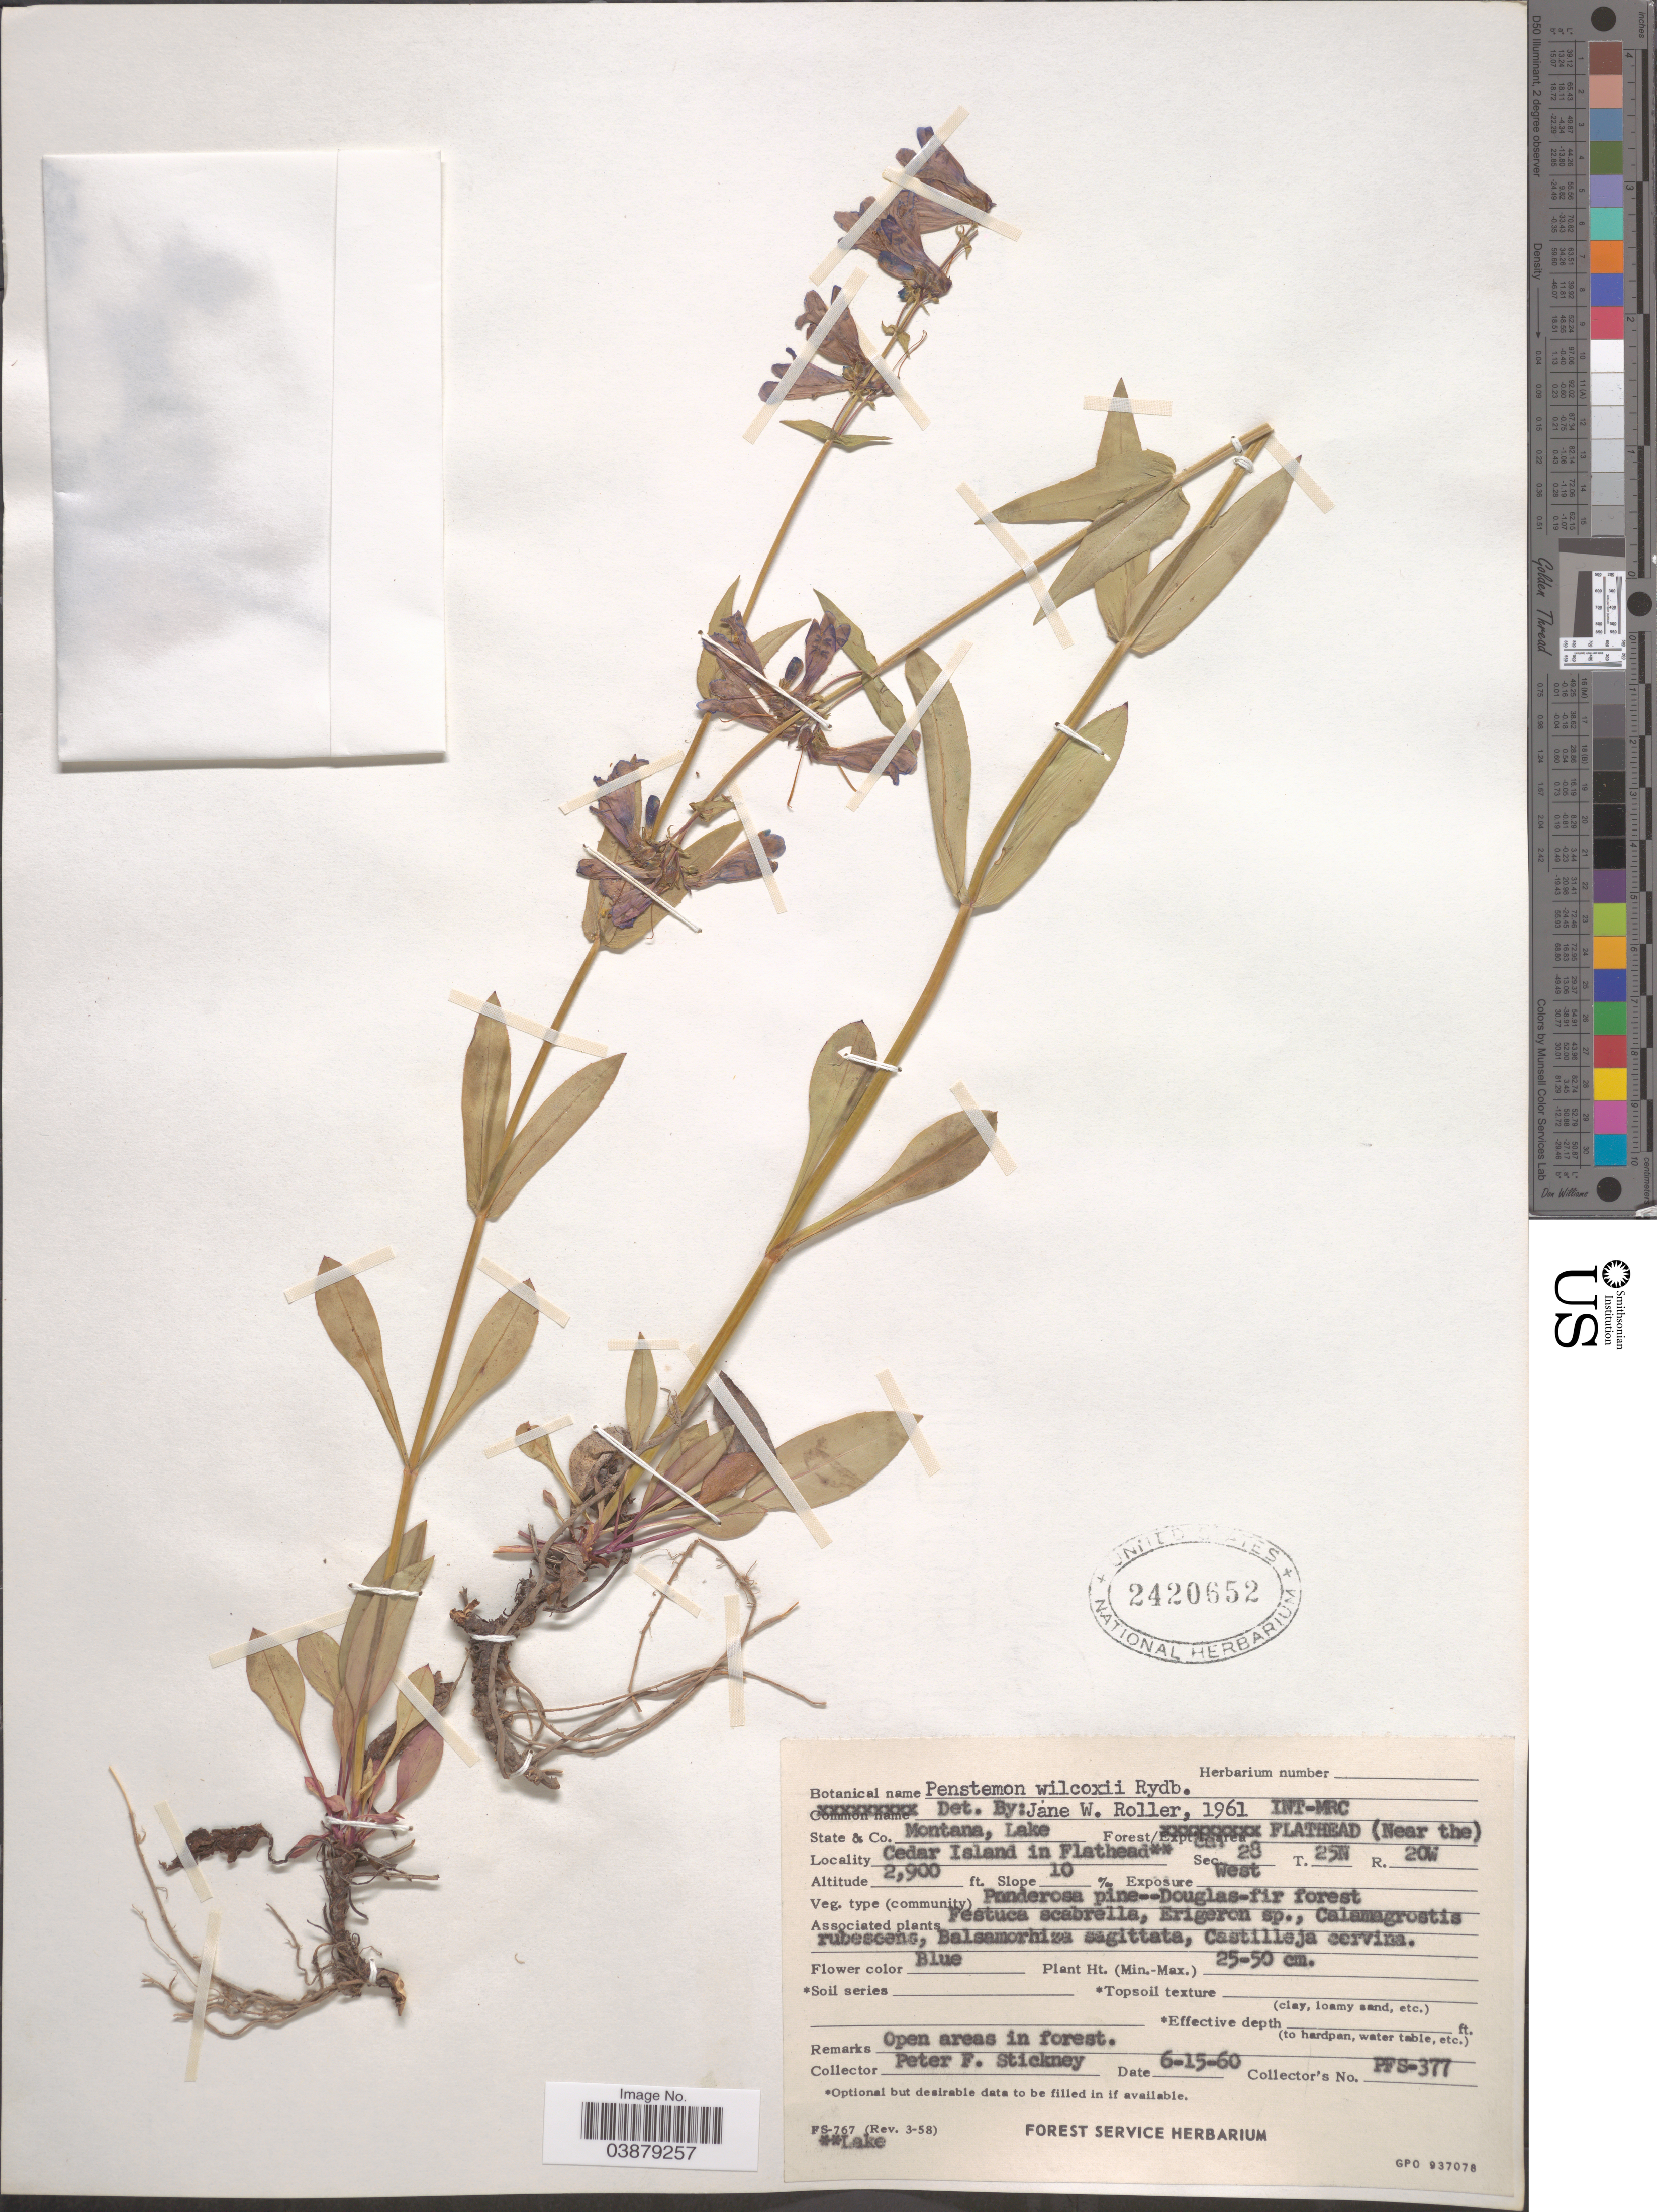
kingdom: Plantae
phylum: Tracheophyta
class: Magnoliopsida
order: Lamiales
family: Plantaginaceae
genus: Penstemon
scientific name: Penstemon wilcoxii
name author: Rydb.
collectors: P. Stickney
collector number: PFS-377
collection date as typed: Transcribed d/m/y: 15/6/60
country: United States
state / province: Montana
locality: State & Co. Montana, Lake. Forest Flathead (Near the) Cedar Island in Flathead. Sec. 28, T.25N, R.20W. Exposure West.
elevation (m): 884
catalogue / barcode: US 2420652